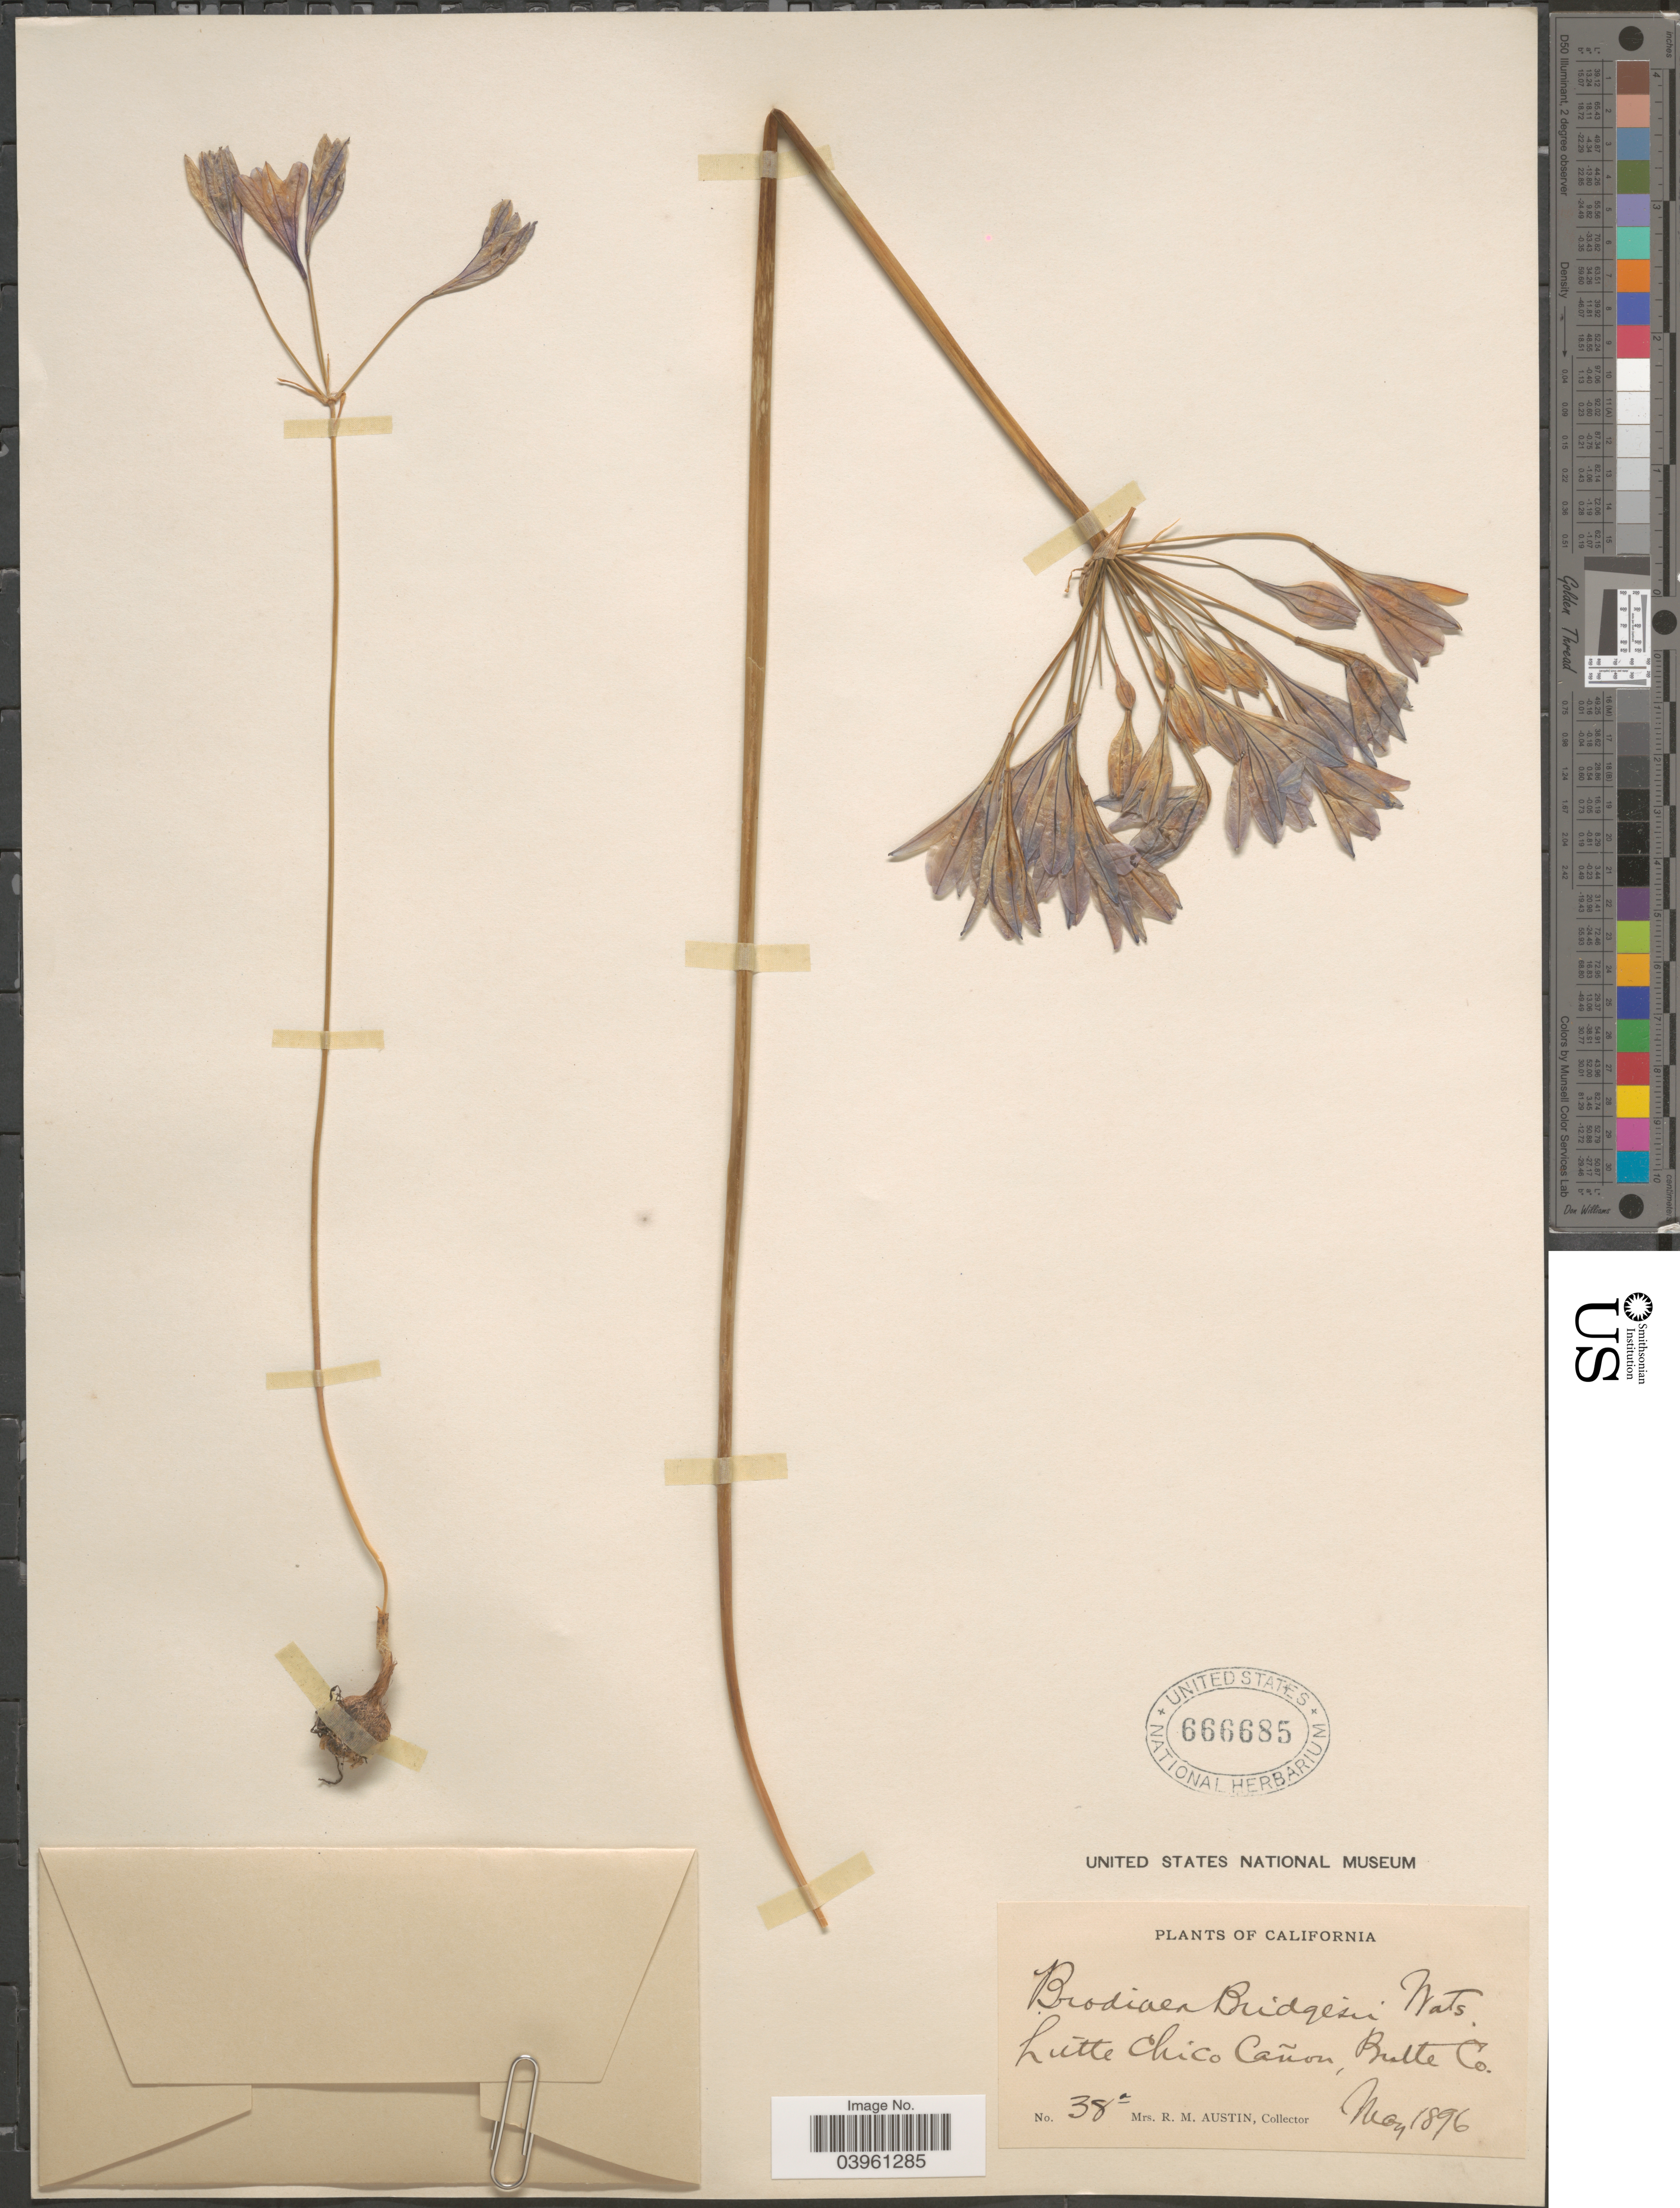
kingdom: Plantae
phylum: Tracheophyta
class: Liliopsida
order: Asparagales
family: Asparagaceae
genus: Triteleia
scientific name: Triteleia bridgesii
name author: (S. Watson) Greene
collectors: R. Austin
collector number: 38a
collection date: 1896-05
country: United States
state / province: California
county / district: Butte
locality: Little Chico Cañon, Butte Co.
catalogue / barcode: US 666685